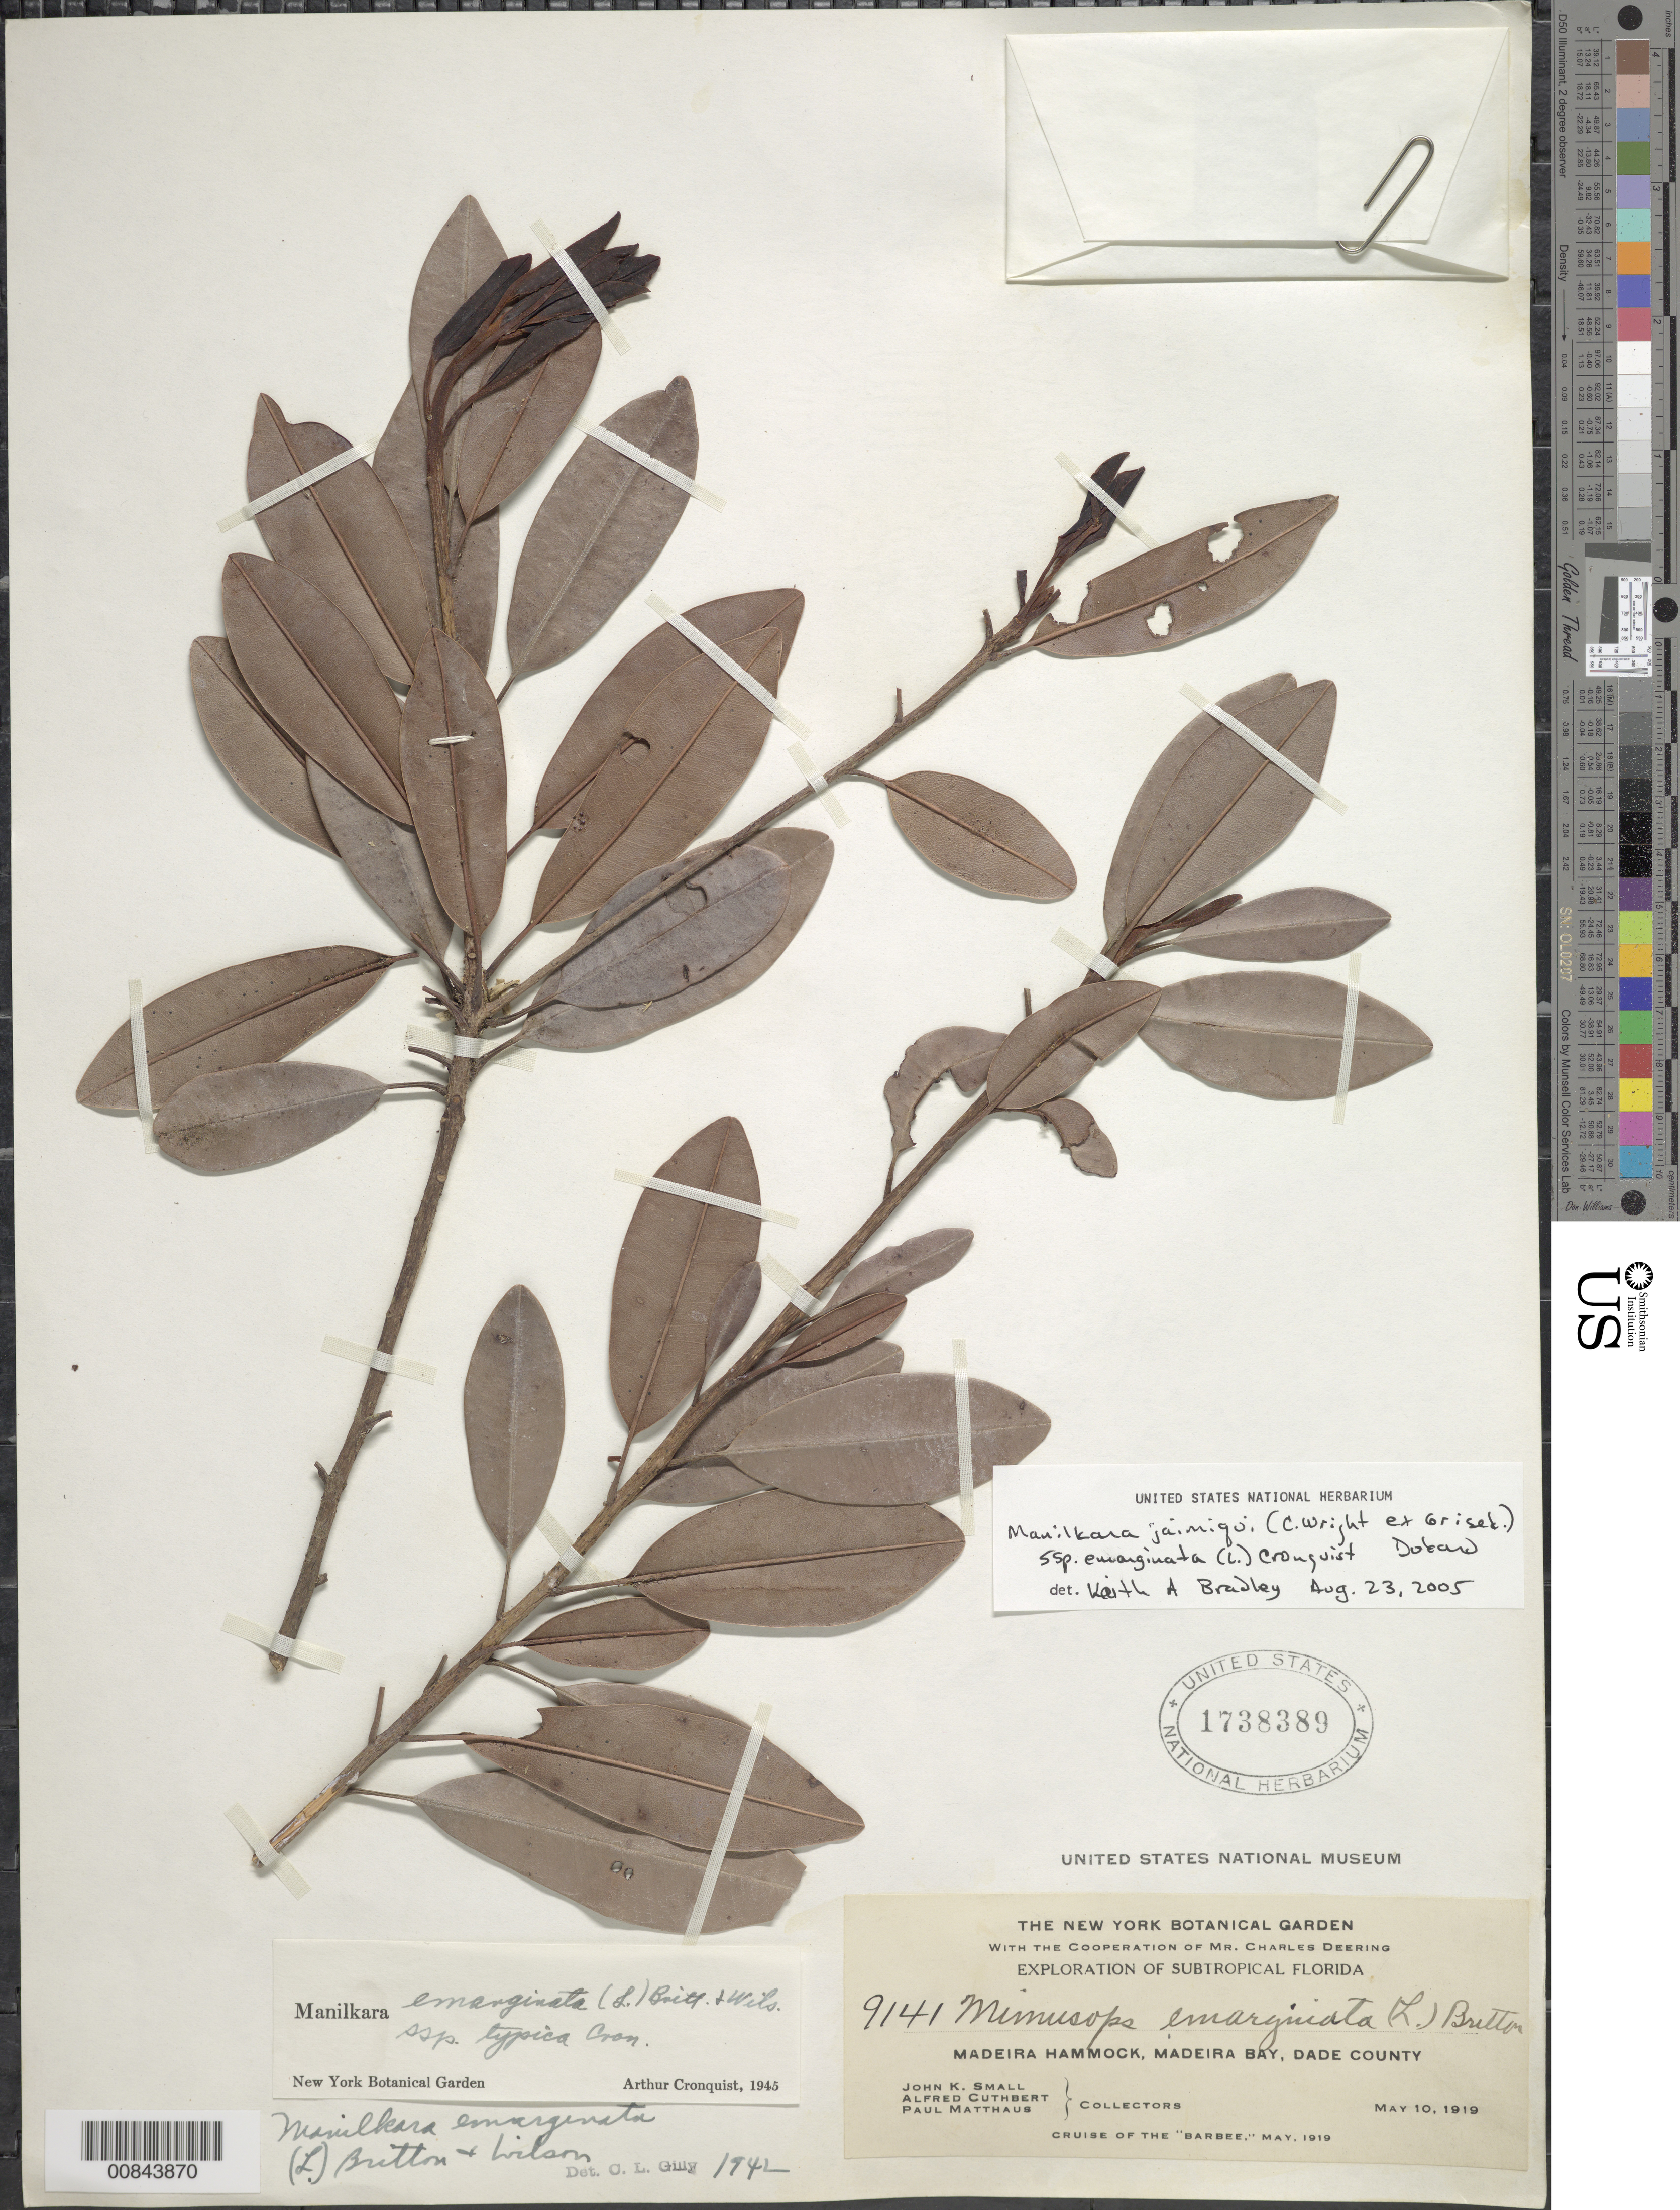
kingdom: Plantae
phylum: Tracheophyta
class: Magnoliopsida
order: Ericales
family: Sapotaceae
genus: Manilkara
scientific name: Manilkara jaimiqui subsp. emarginata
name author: (L.) Cronq.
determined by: Bradley, Keith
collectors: J. K. Small, A. Cuthbert & P. Matthaus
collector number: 9141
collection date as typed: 10 May 1919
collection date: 1919-05-10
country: United States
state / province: Florida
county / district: Dade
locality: Madeira Hammock, Madeira Bay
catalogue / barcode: US 1738389